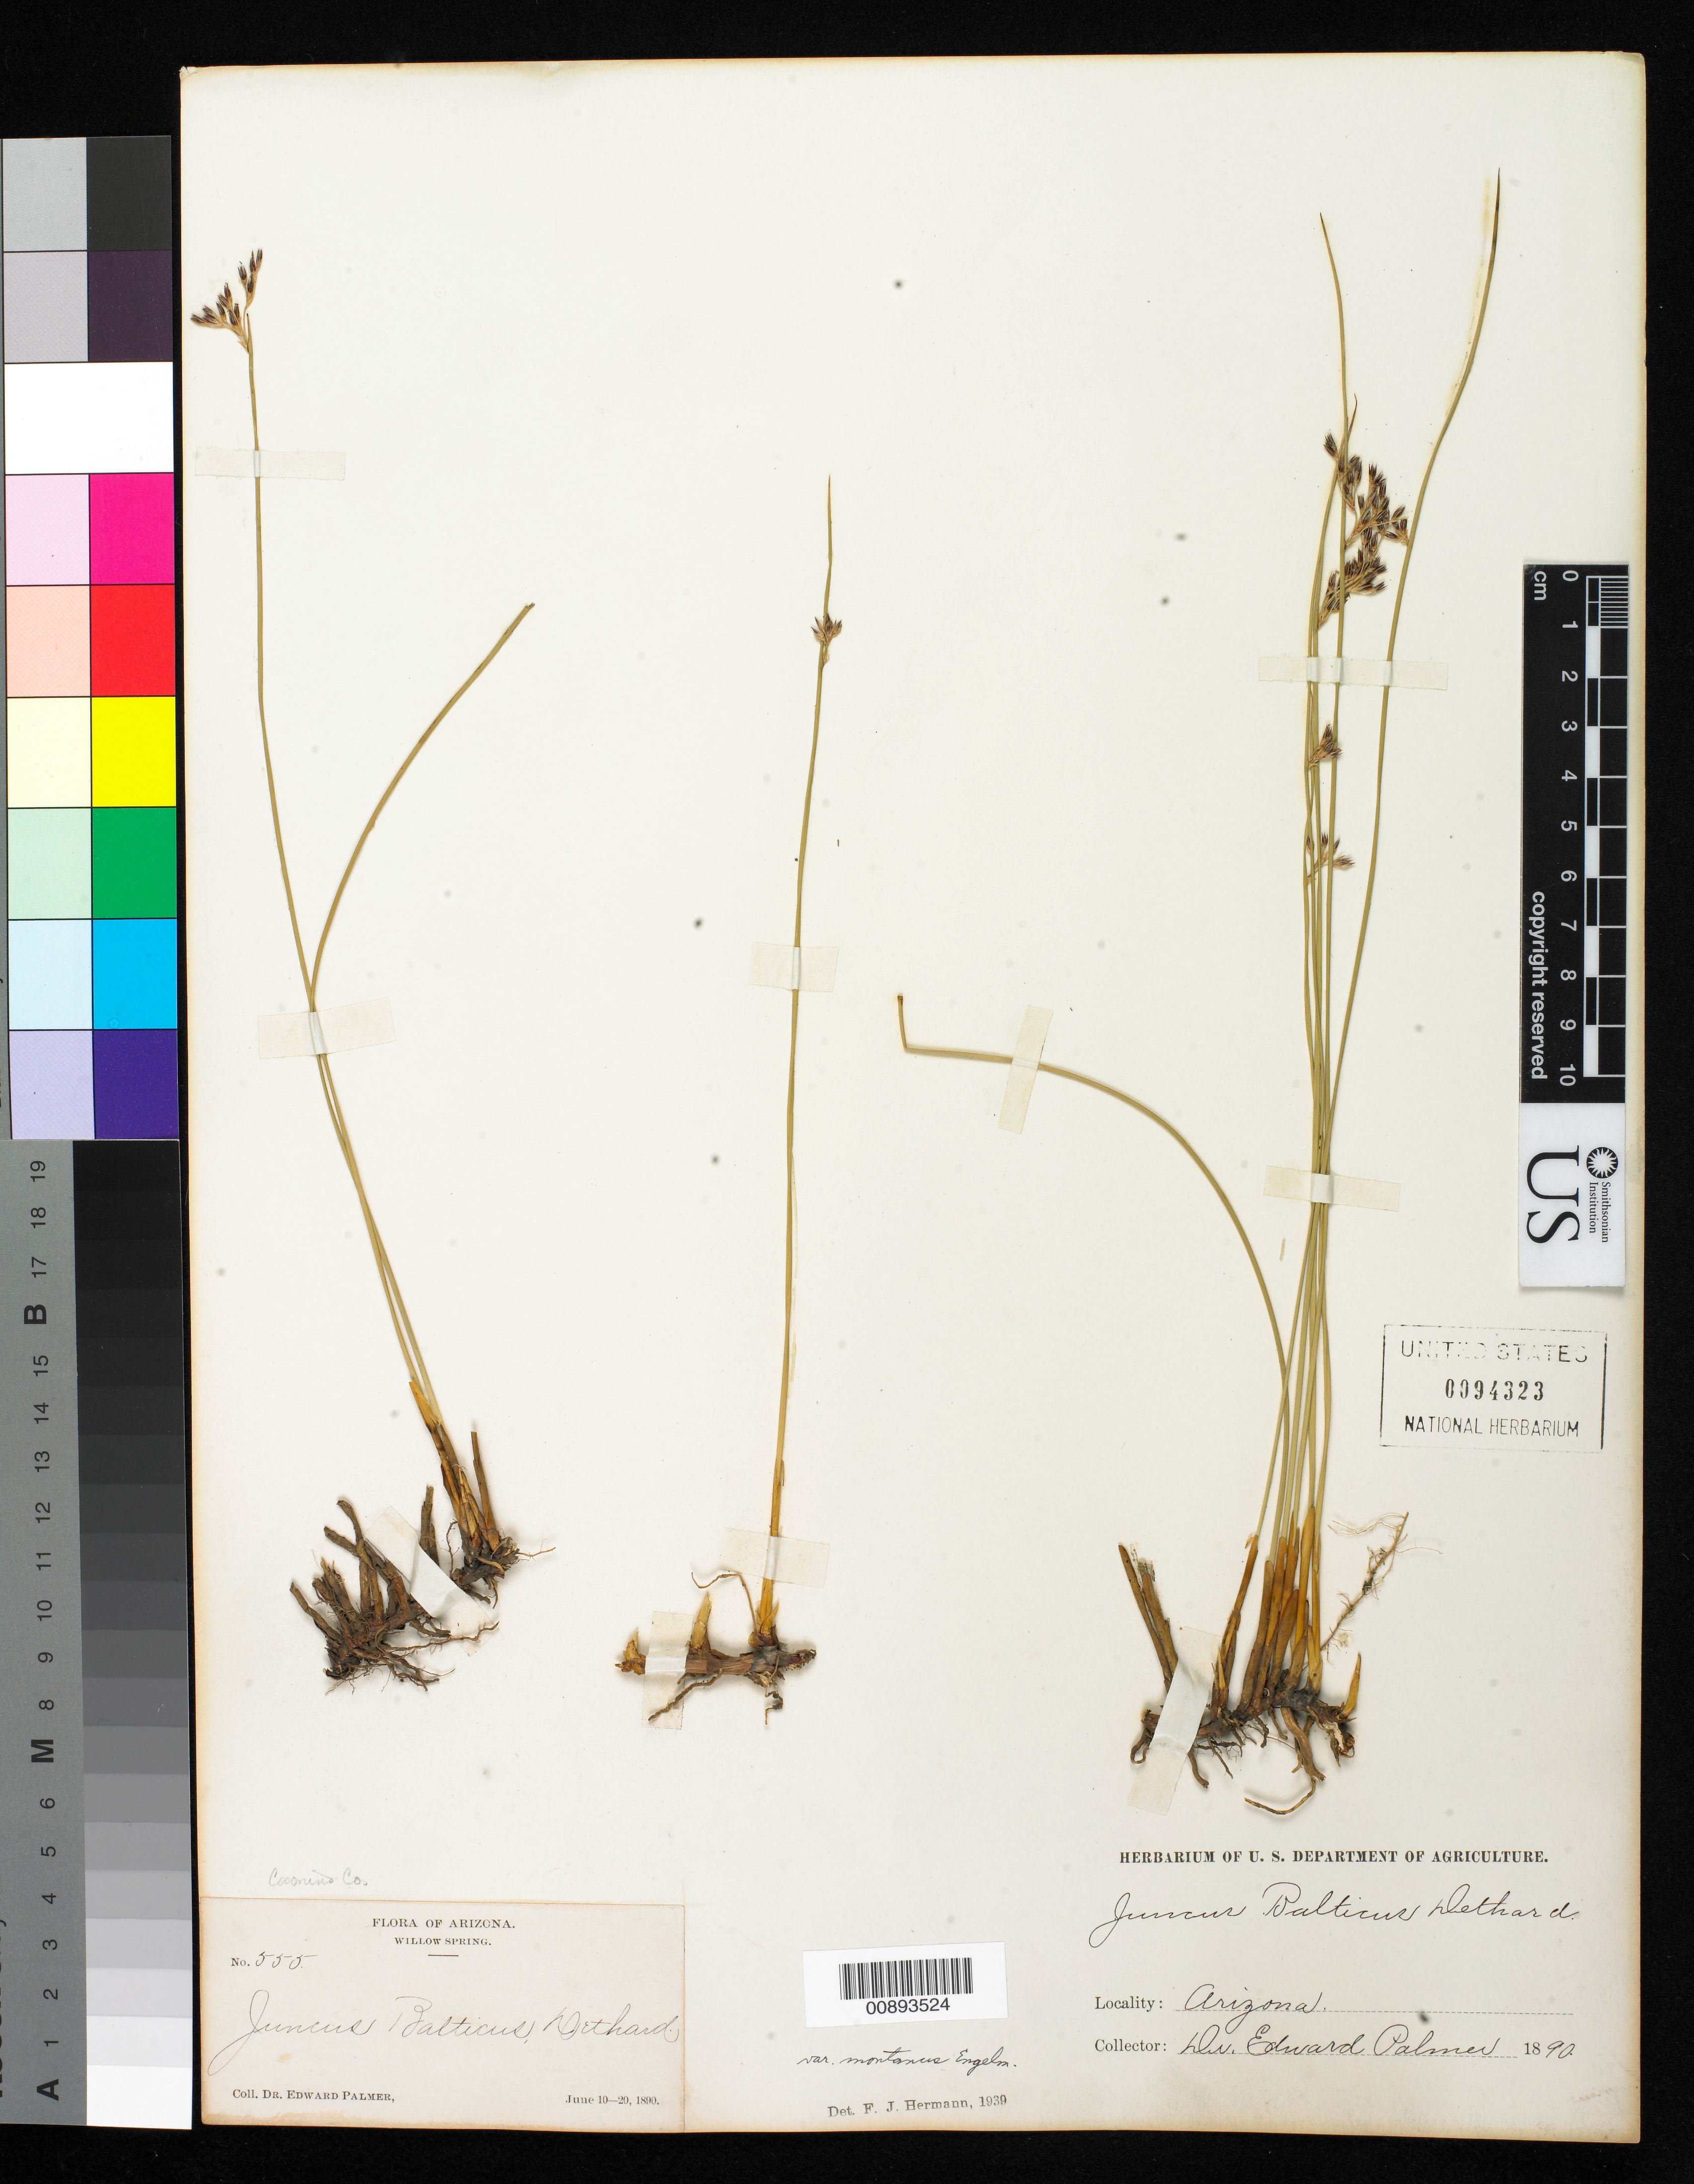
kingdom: Plantae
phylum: Tracheophyta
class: Liliopsida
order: Poales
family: Juncaceae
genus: Juncus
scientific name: Juncus balticus var. montanus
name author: Engelm.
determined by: Hermann, F. J.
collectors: E. Palmer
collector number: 555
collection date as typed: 10 Jun 1890 to 20 Jun 1890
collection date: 1890-06-10/1890-06-20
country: United States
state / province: Arizona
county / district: Coconino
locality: Willow Spring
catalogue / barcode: US 94323